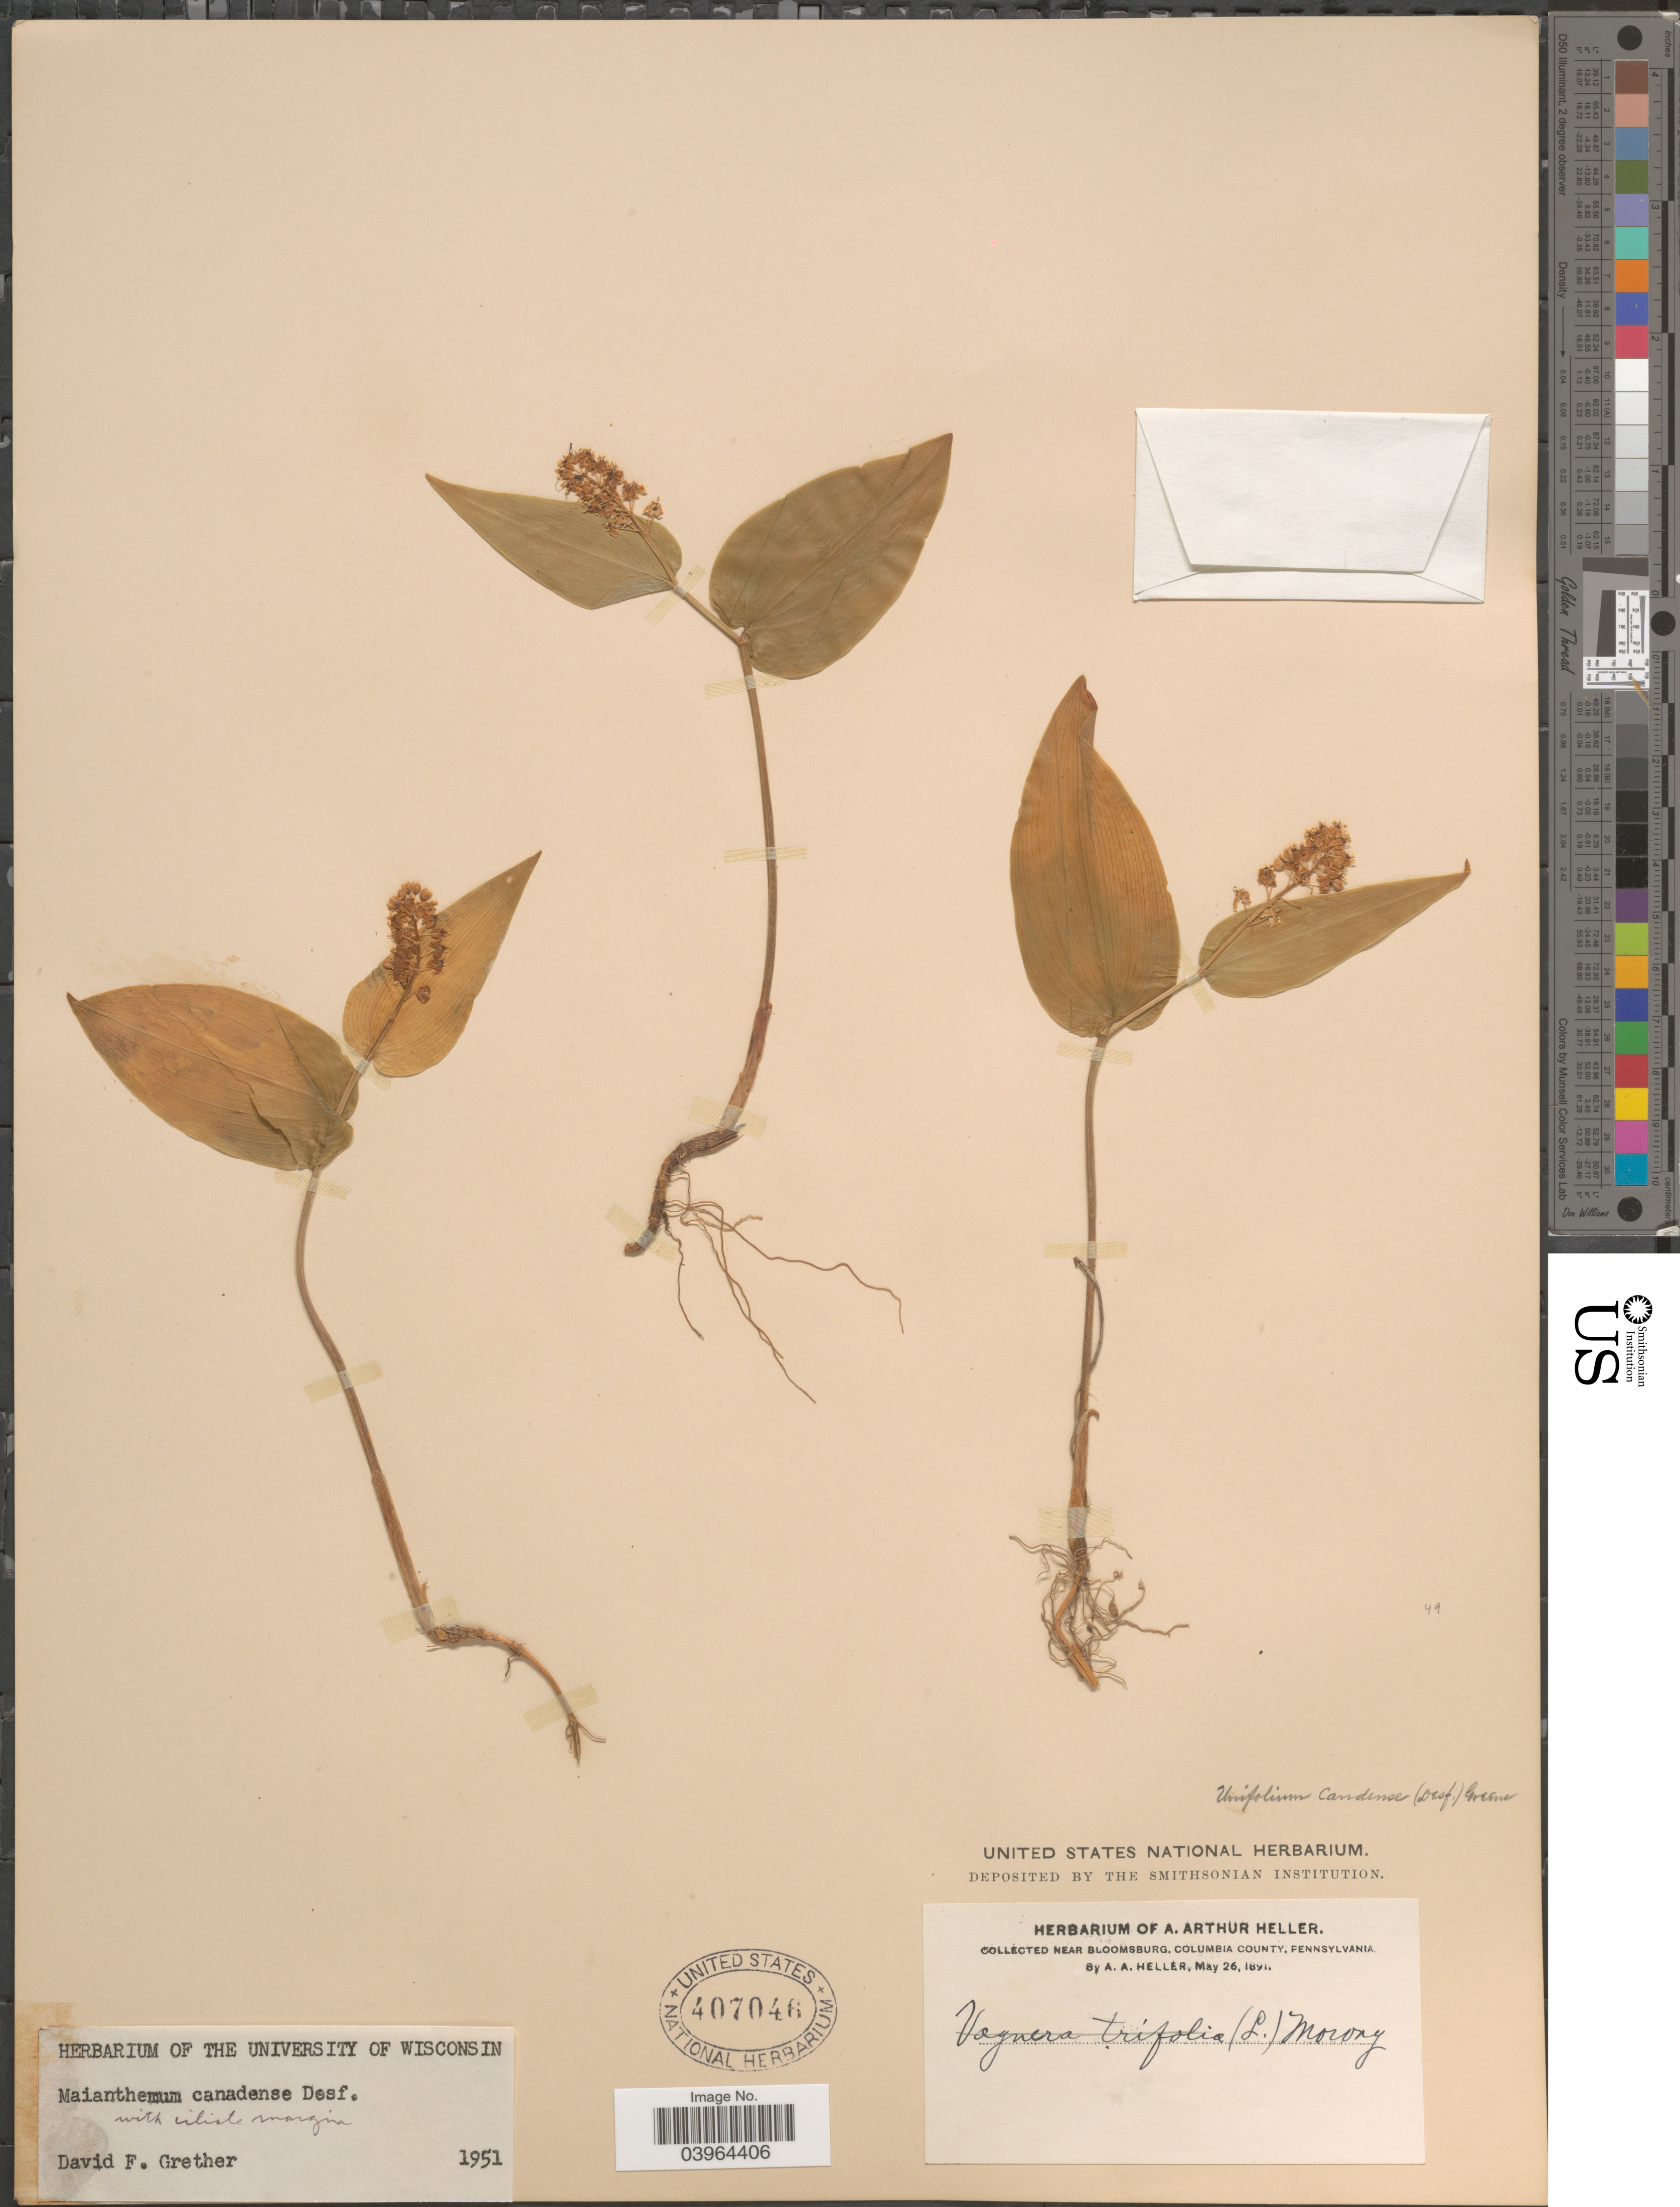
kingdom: Plantae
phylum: Tracheophyta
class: Liliopsida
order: Asparagales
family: Asparagaceae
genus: Maianthemum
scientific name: Maianthemum canadense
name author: Desf.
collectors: A. A. Heller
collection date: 1891-05-26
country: United States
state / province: Pennsylvania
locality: Near Bloomsburg, Columbia County.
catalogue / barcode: US 407046